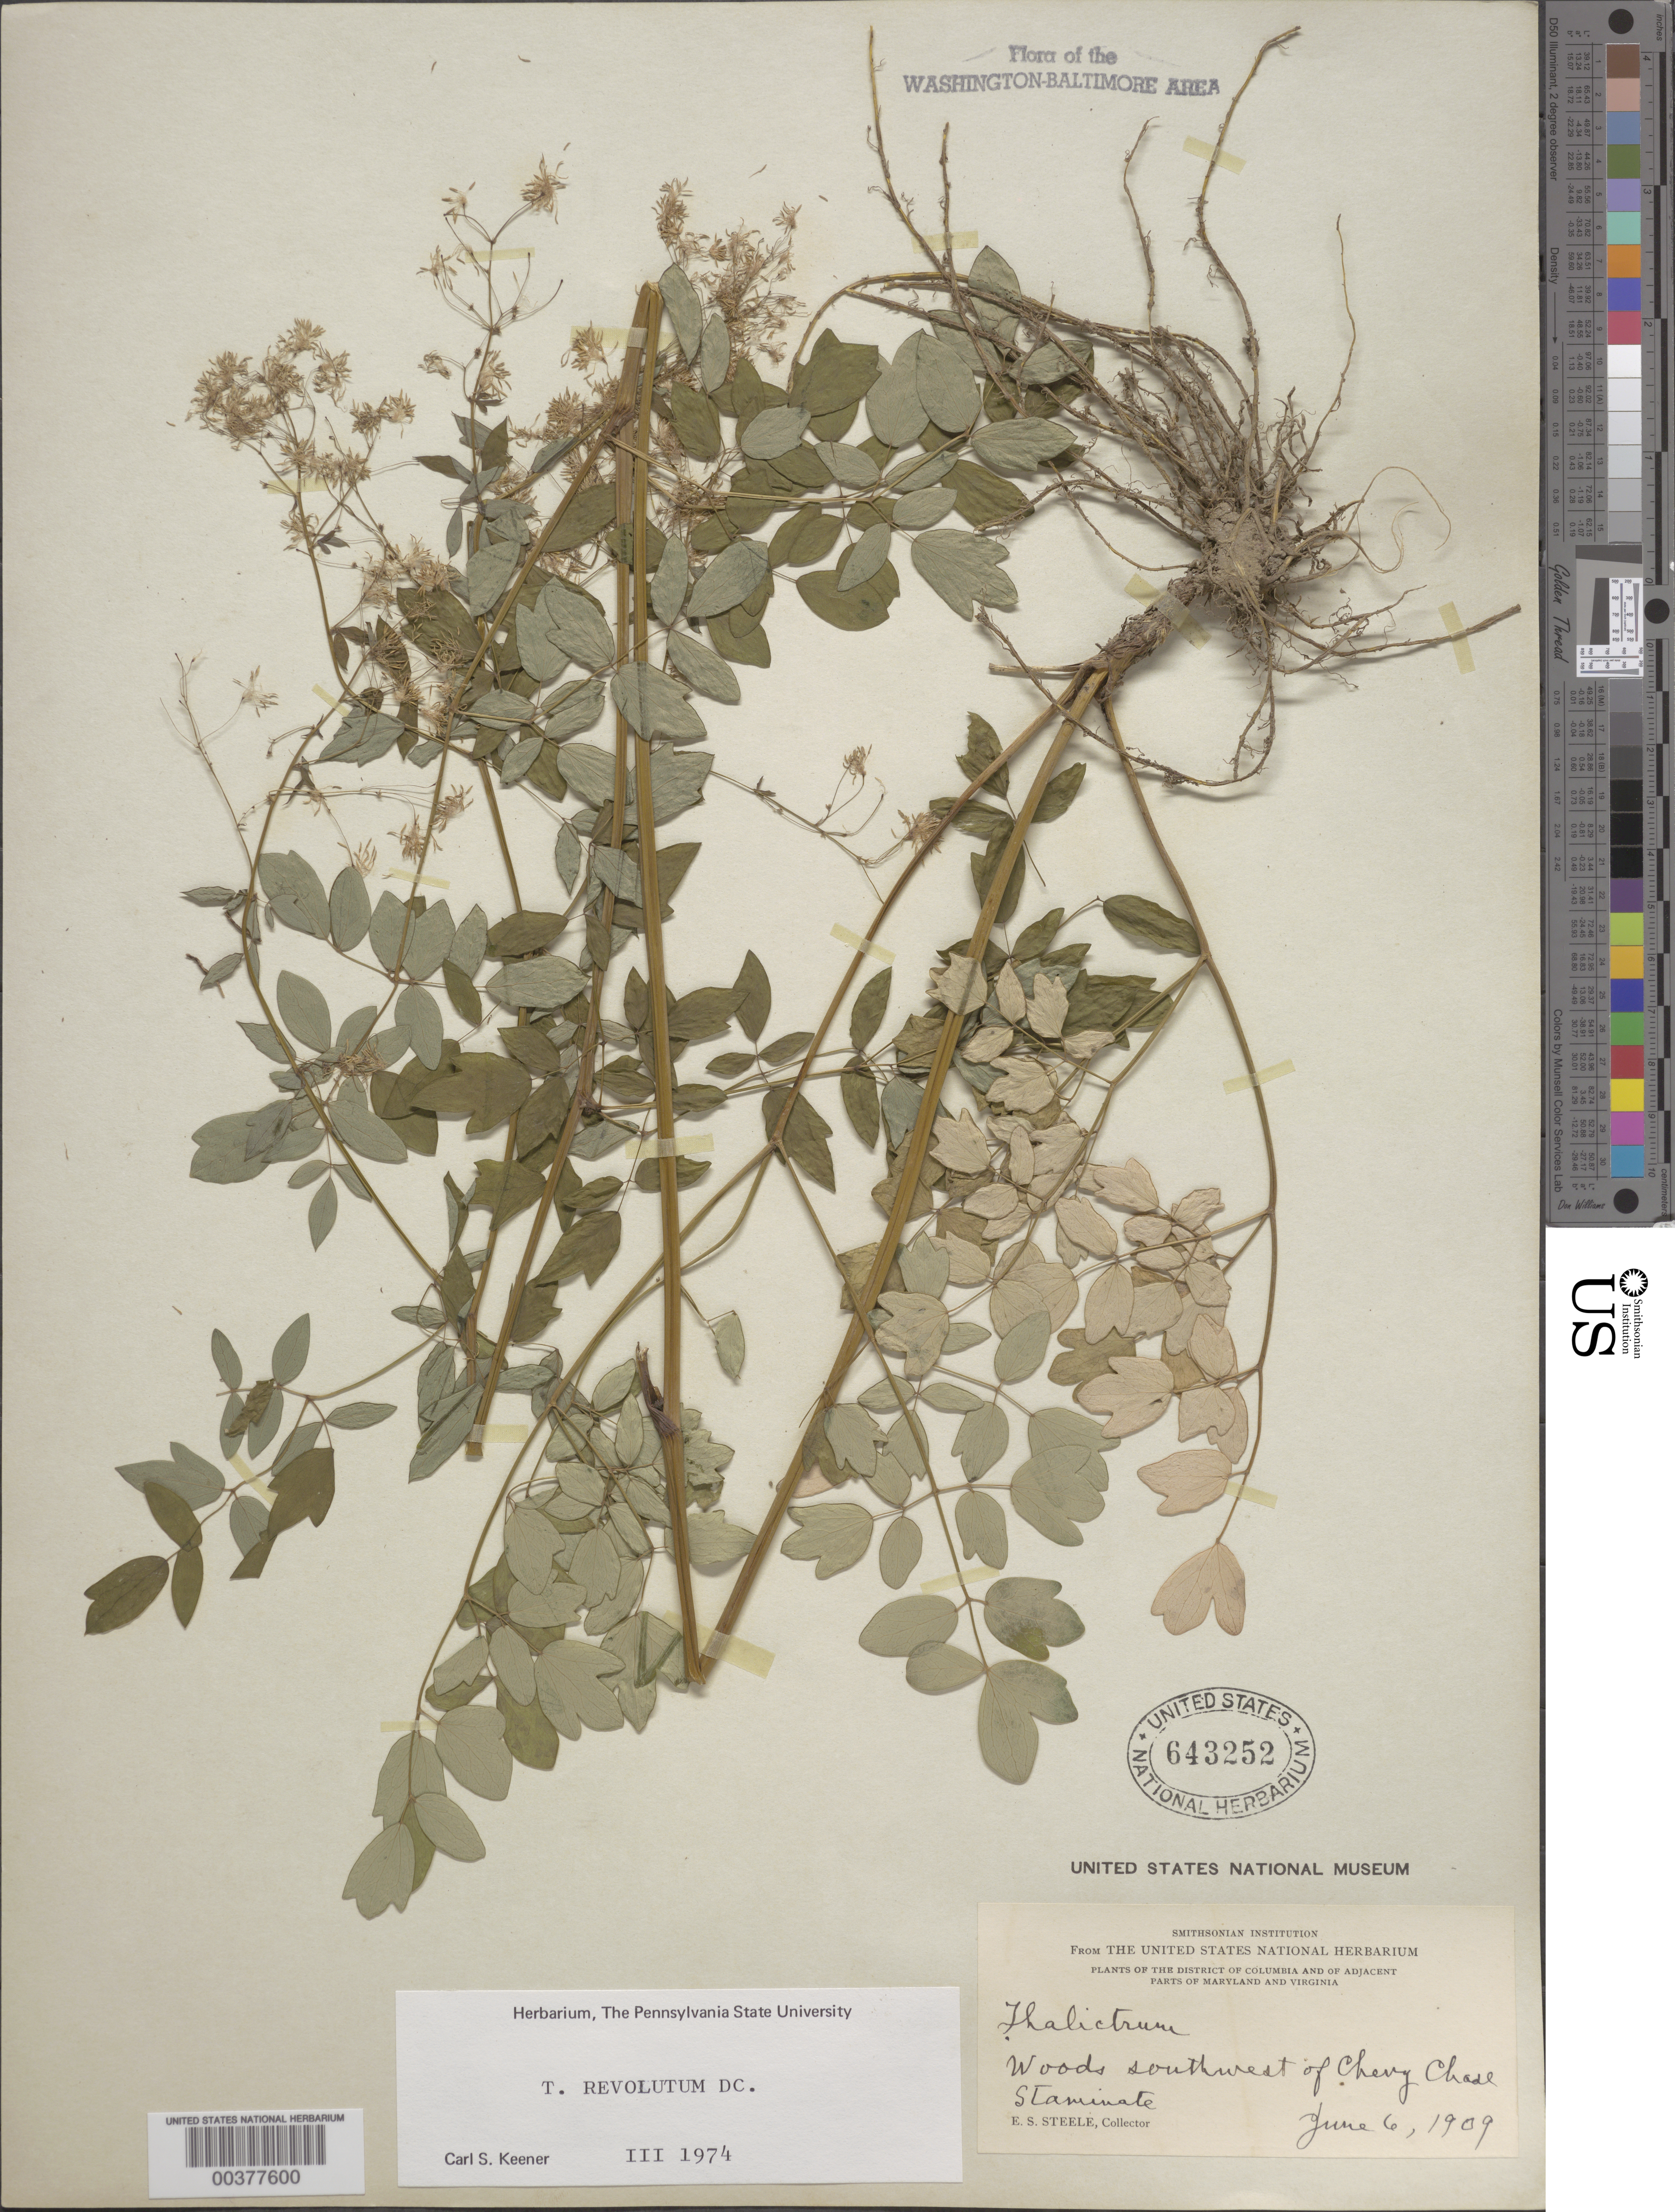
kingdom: Plantae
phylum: Tracheophyta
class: Magnoliopsida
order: Ranunculales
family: Ranunculaceae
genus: Thalictrum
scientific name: Thalictrum amphibolum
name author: Greene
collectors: E. Steele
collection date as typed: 06 Jun 1909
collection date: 1909-06-06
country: United States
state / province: Maryland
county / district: Montgomery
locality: Southwest of Chevy Chase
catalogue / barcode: US 643252